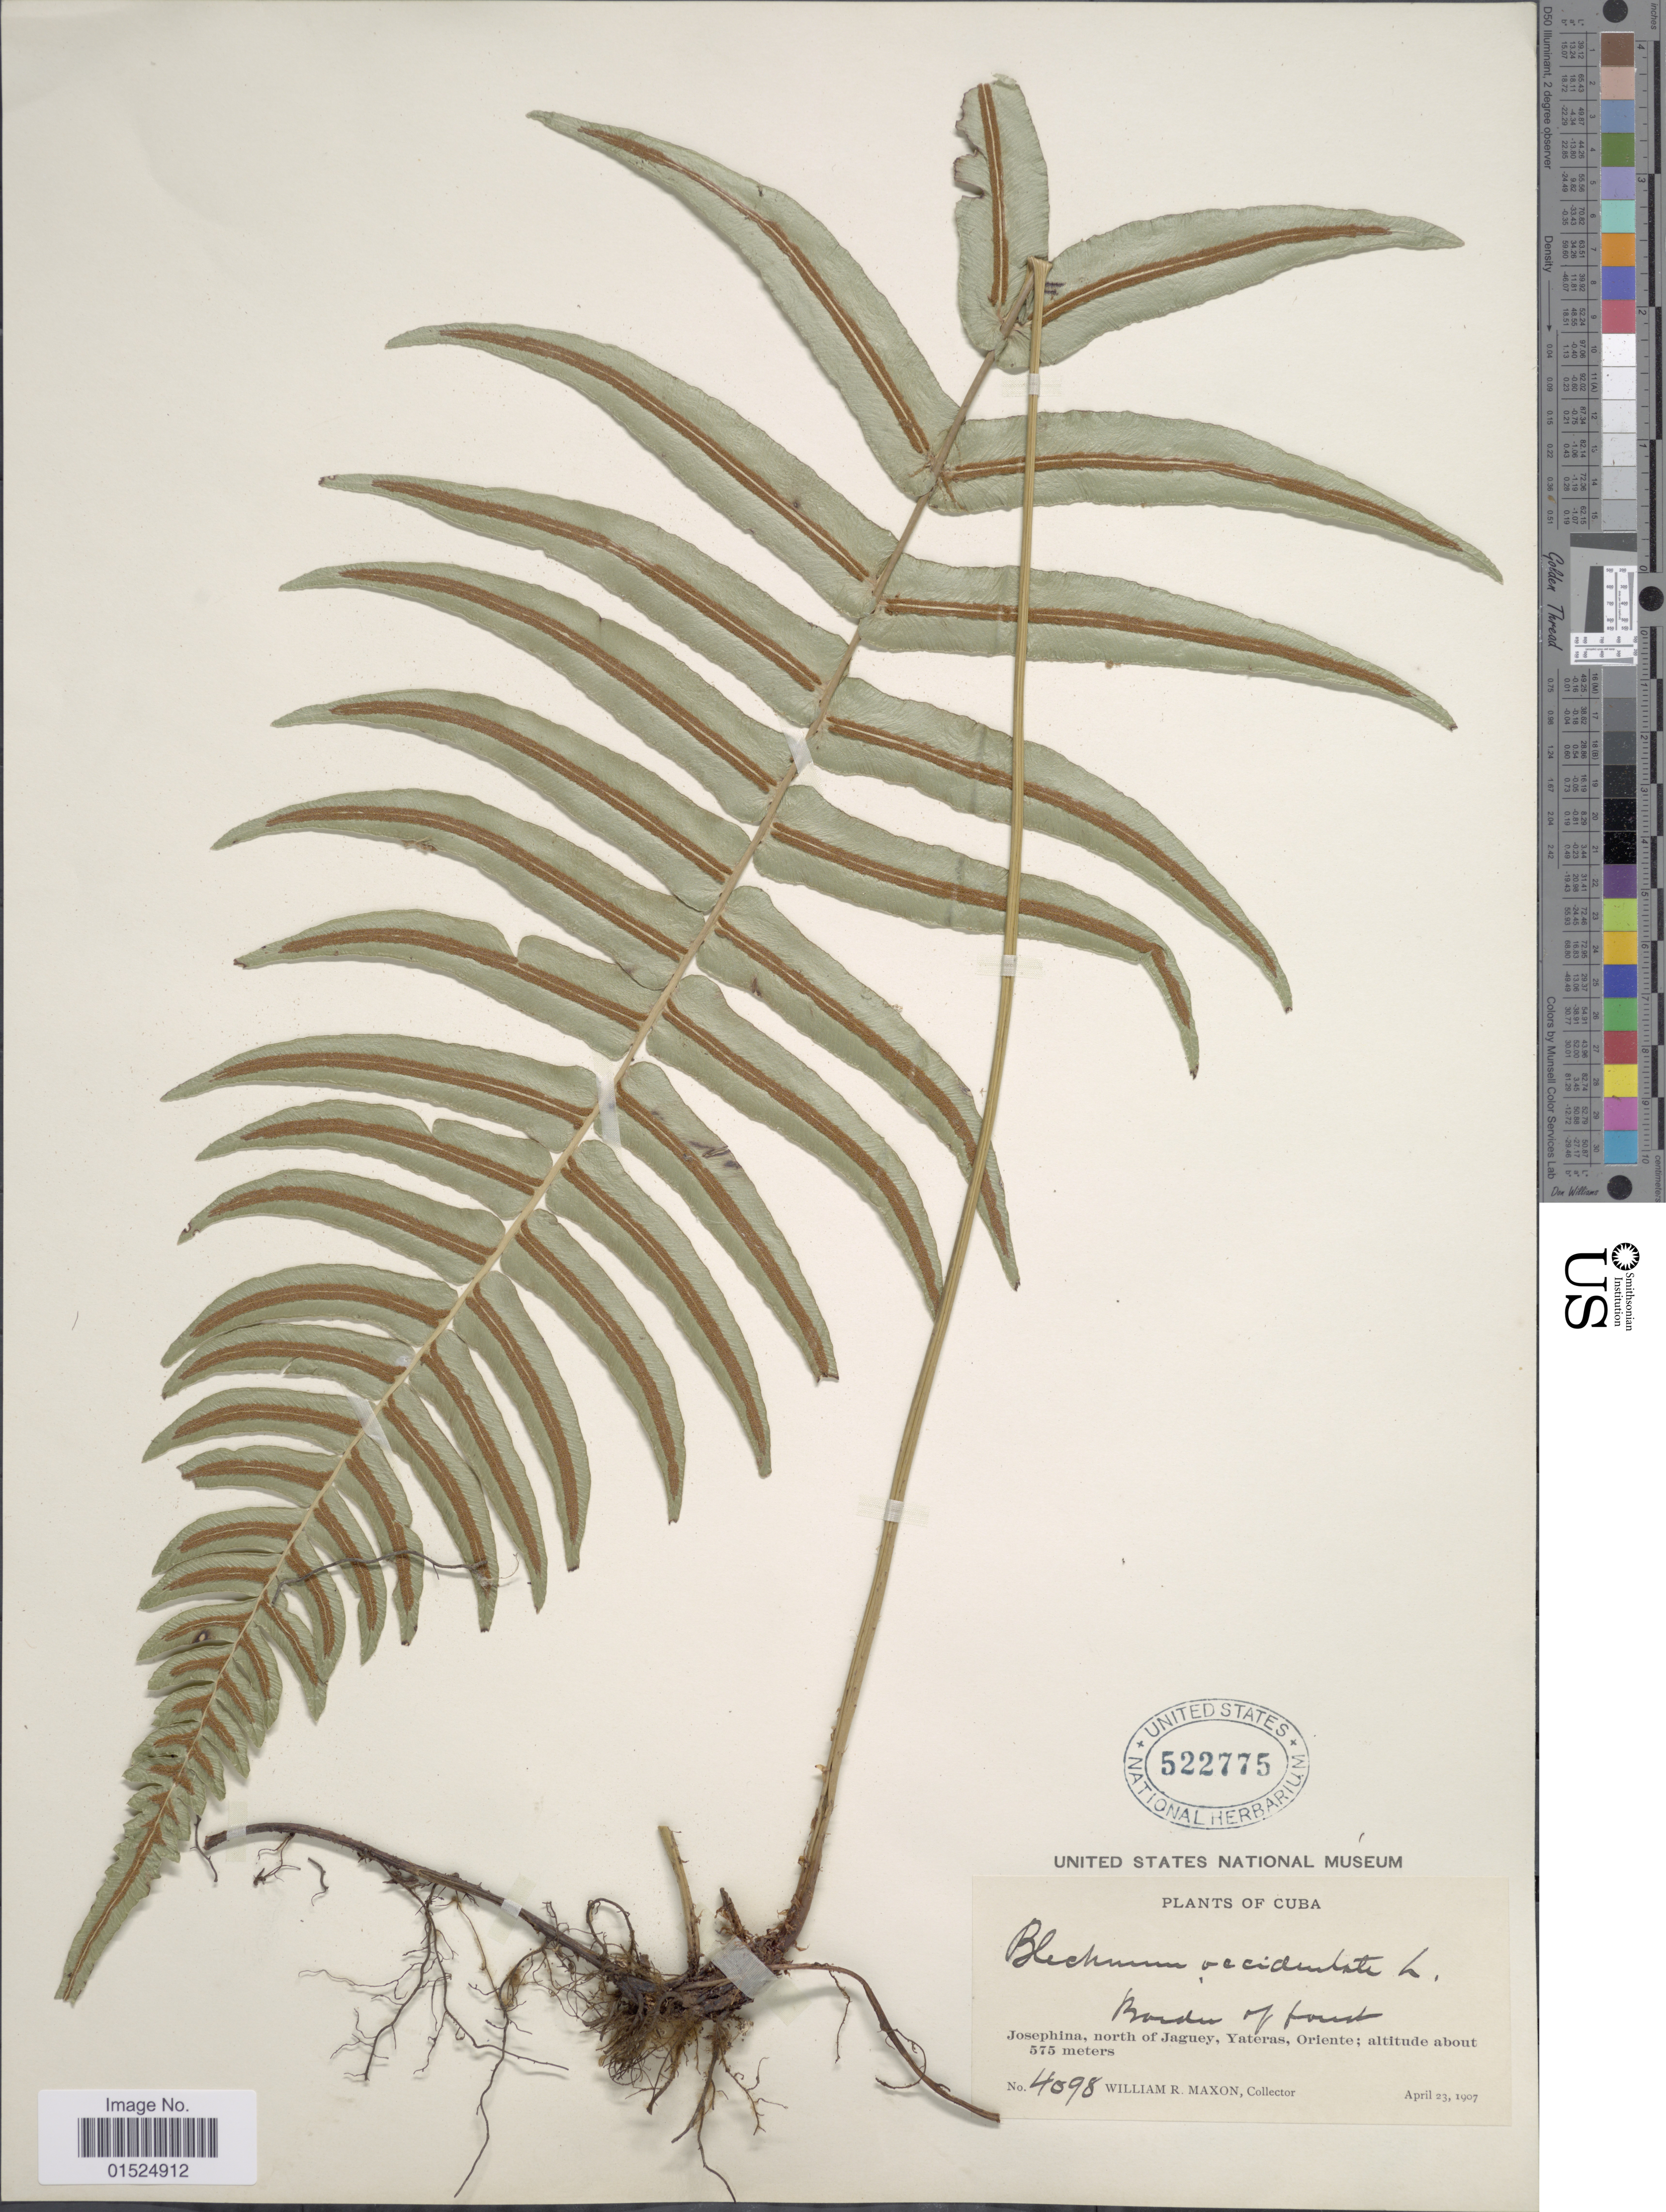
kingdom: Plantae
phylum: Tracheophyta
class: Polypodiopsida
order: Polypodiales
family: Blechnaceae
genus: Blechnum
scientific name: Blechnum occidentale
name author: L.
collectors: W. R. Maxon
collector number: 4098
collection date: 1907-04-23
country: Cuba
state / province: Oriente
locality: Josephin, north of Jaguey, Yateras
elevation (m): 575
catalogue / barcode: US 522775